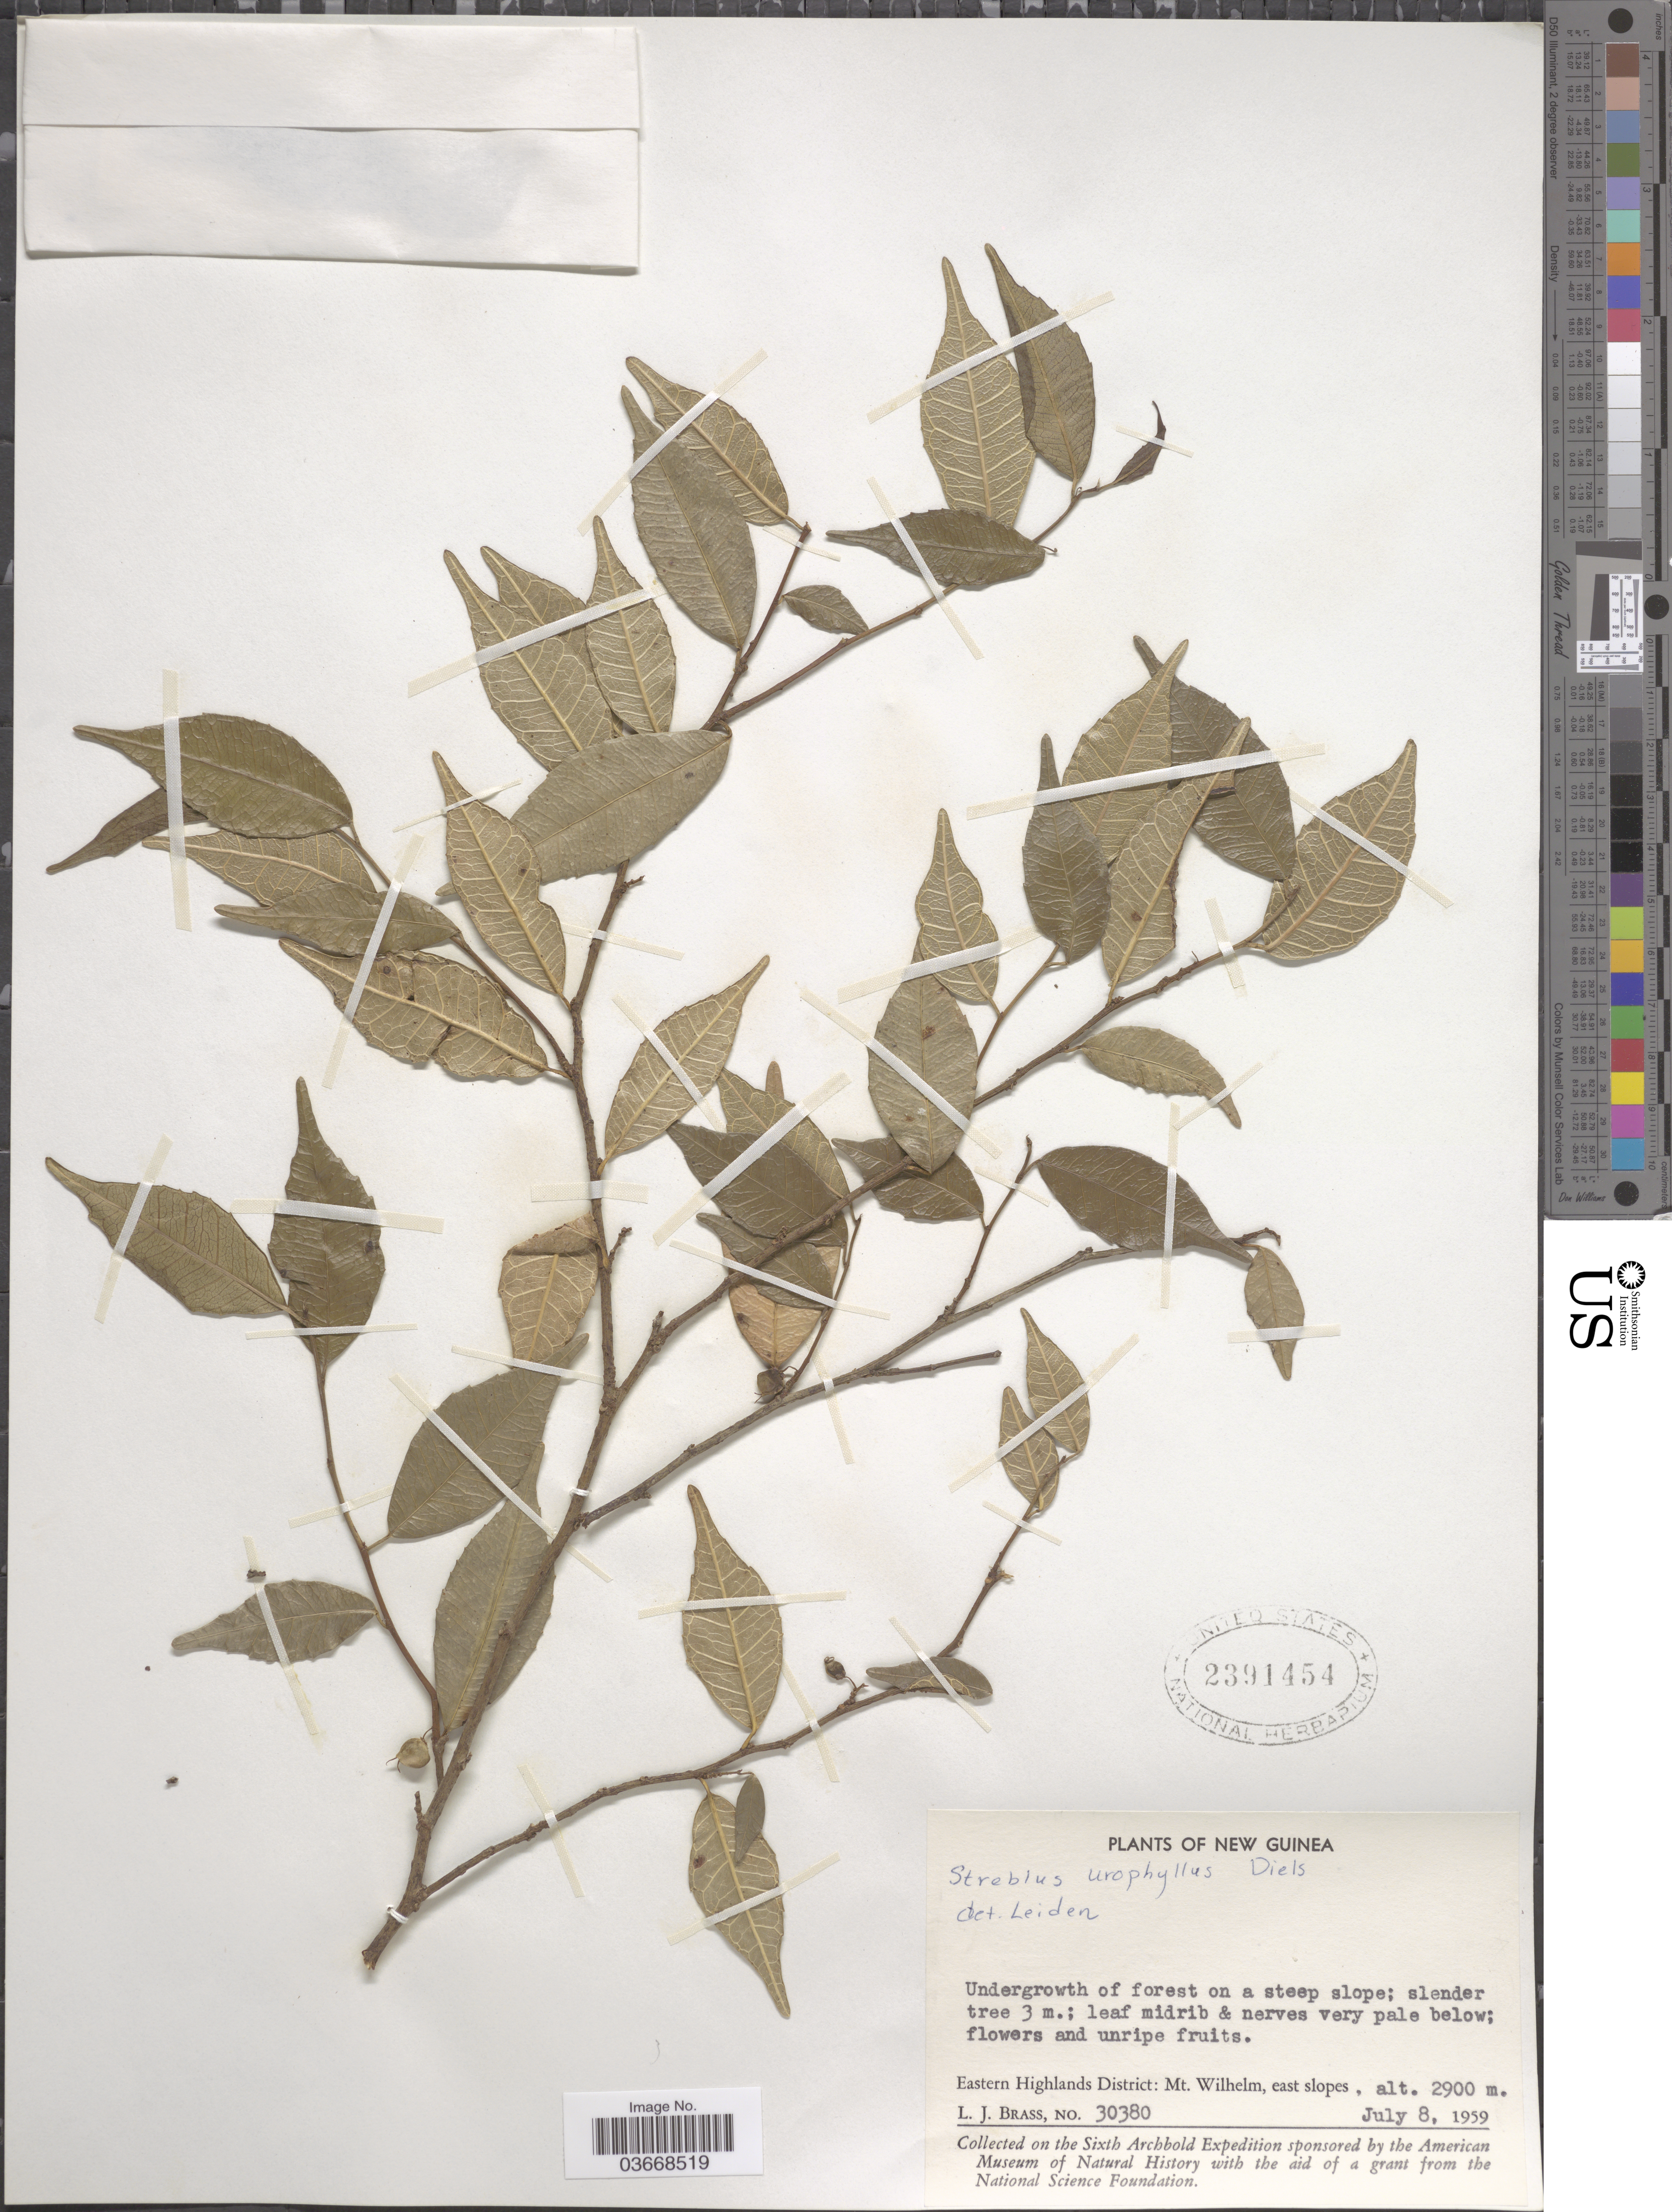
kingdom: Plantae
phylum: Tracheophyta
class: Magnoliopsida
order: Rosales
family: Moraceae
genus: Paratrophis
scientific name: Paratrophis glabra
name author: (Merr.) Steenis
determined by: Wagner, W. L., (BOT), Smithsonian Institution - National Museum of Natural History (UNITED STATES)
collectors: L. J. Brass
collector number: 30380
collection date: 1959-07-08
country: Papua New Guinea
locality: New Guinea. Eastern Highlands District: Mt. Wilhelm, east slopes.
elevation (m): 2900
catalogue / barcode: US 2391454